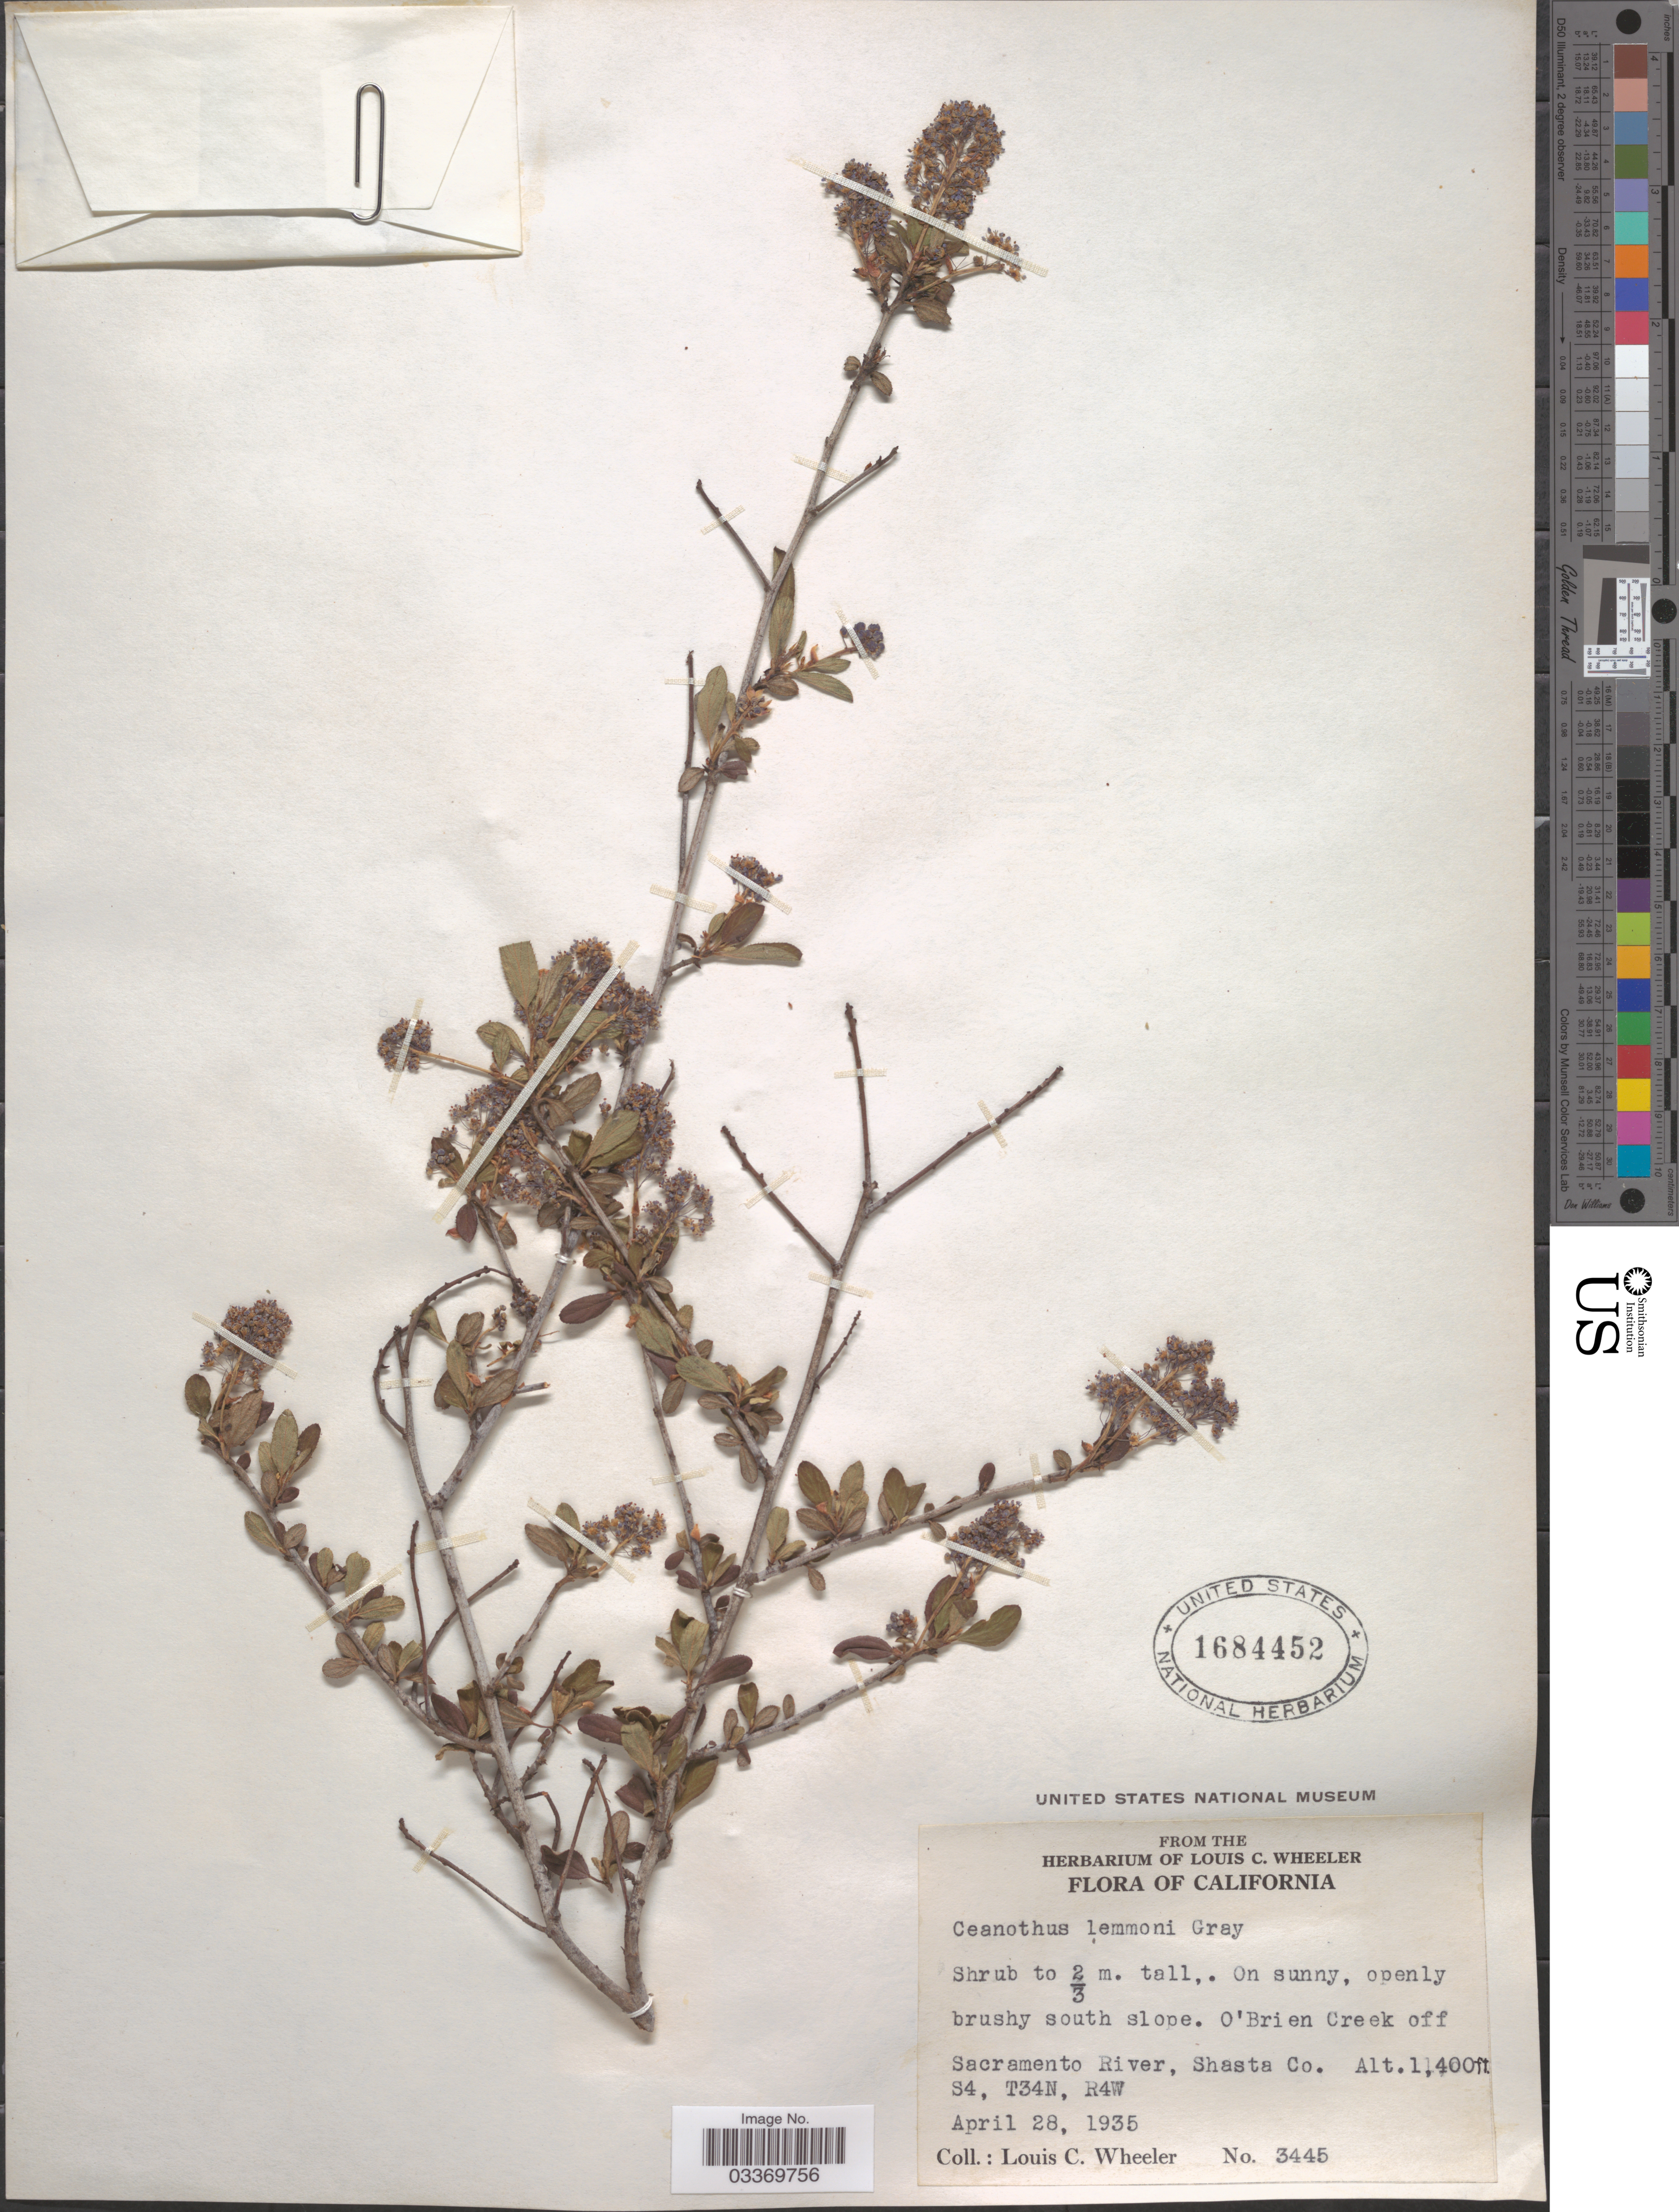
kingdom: Plantae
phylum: Tracheophyta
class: Magnoliopsida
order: Rosales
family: Rhamnaceae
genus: Ceanothus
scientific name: Ceanothus lemmonii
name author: Parry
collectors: L. C. Wheeler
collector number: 3445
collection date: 1935-04-28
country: United States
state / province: California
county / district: Shasta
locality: O'Brien Creek off Sacramento River, Shasta Co. S4, T34N, R4W.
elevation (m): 427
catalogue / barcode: US 1684452